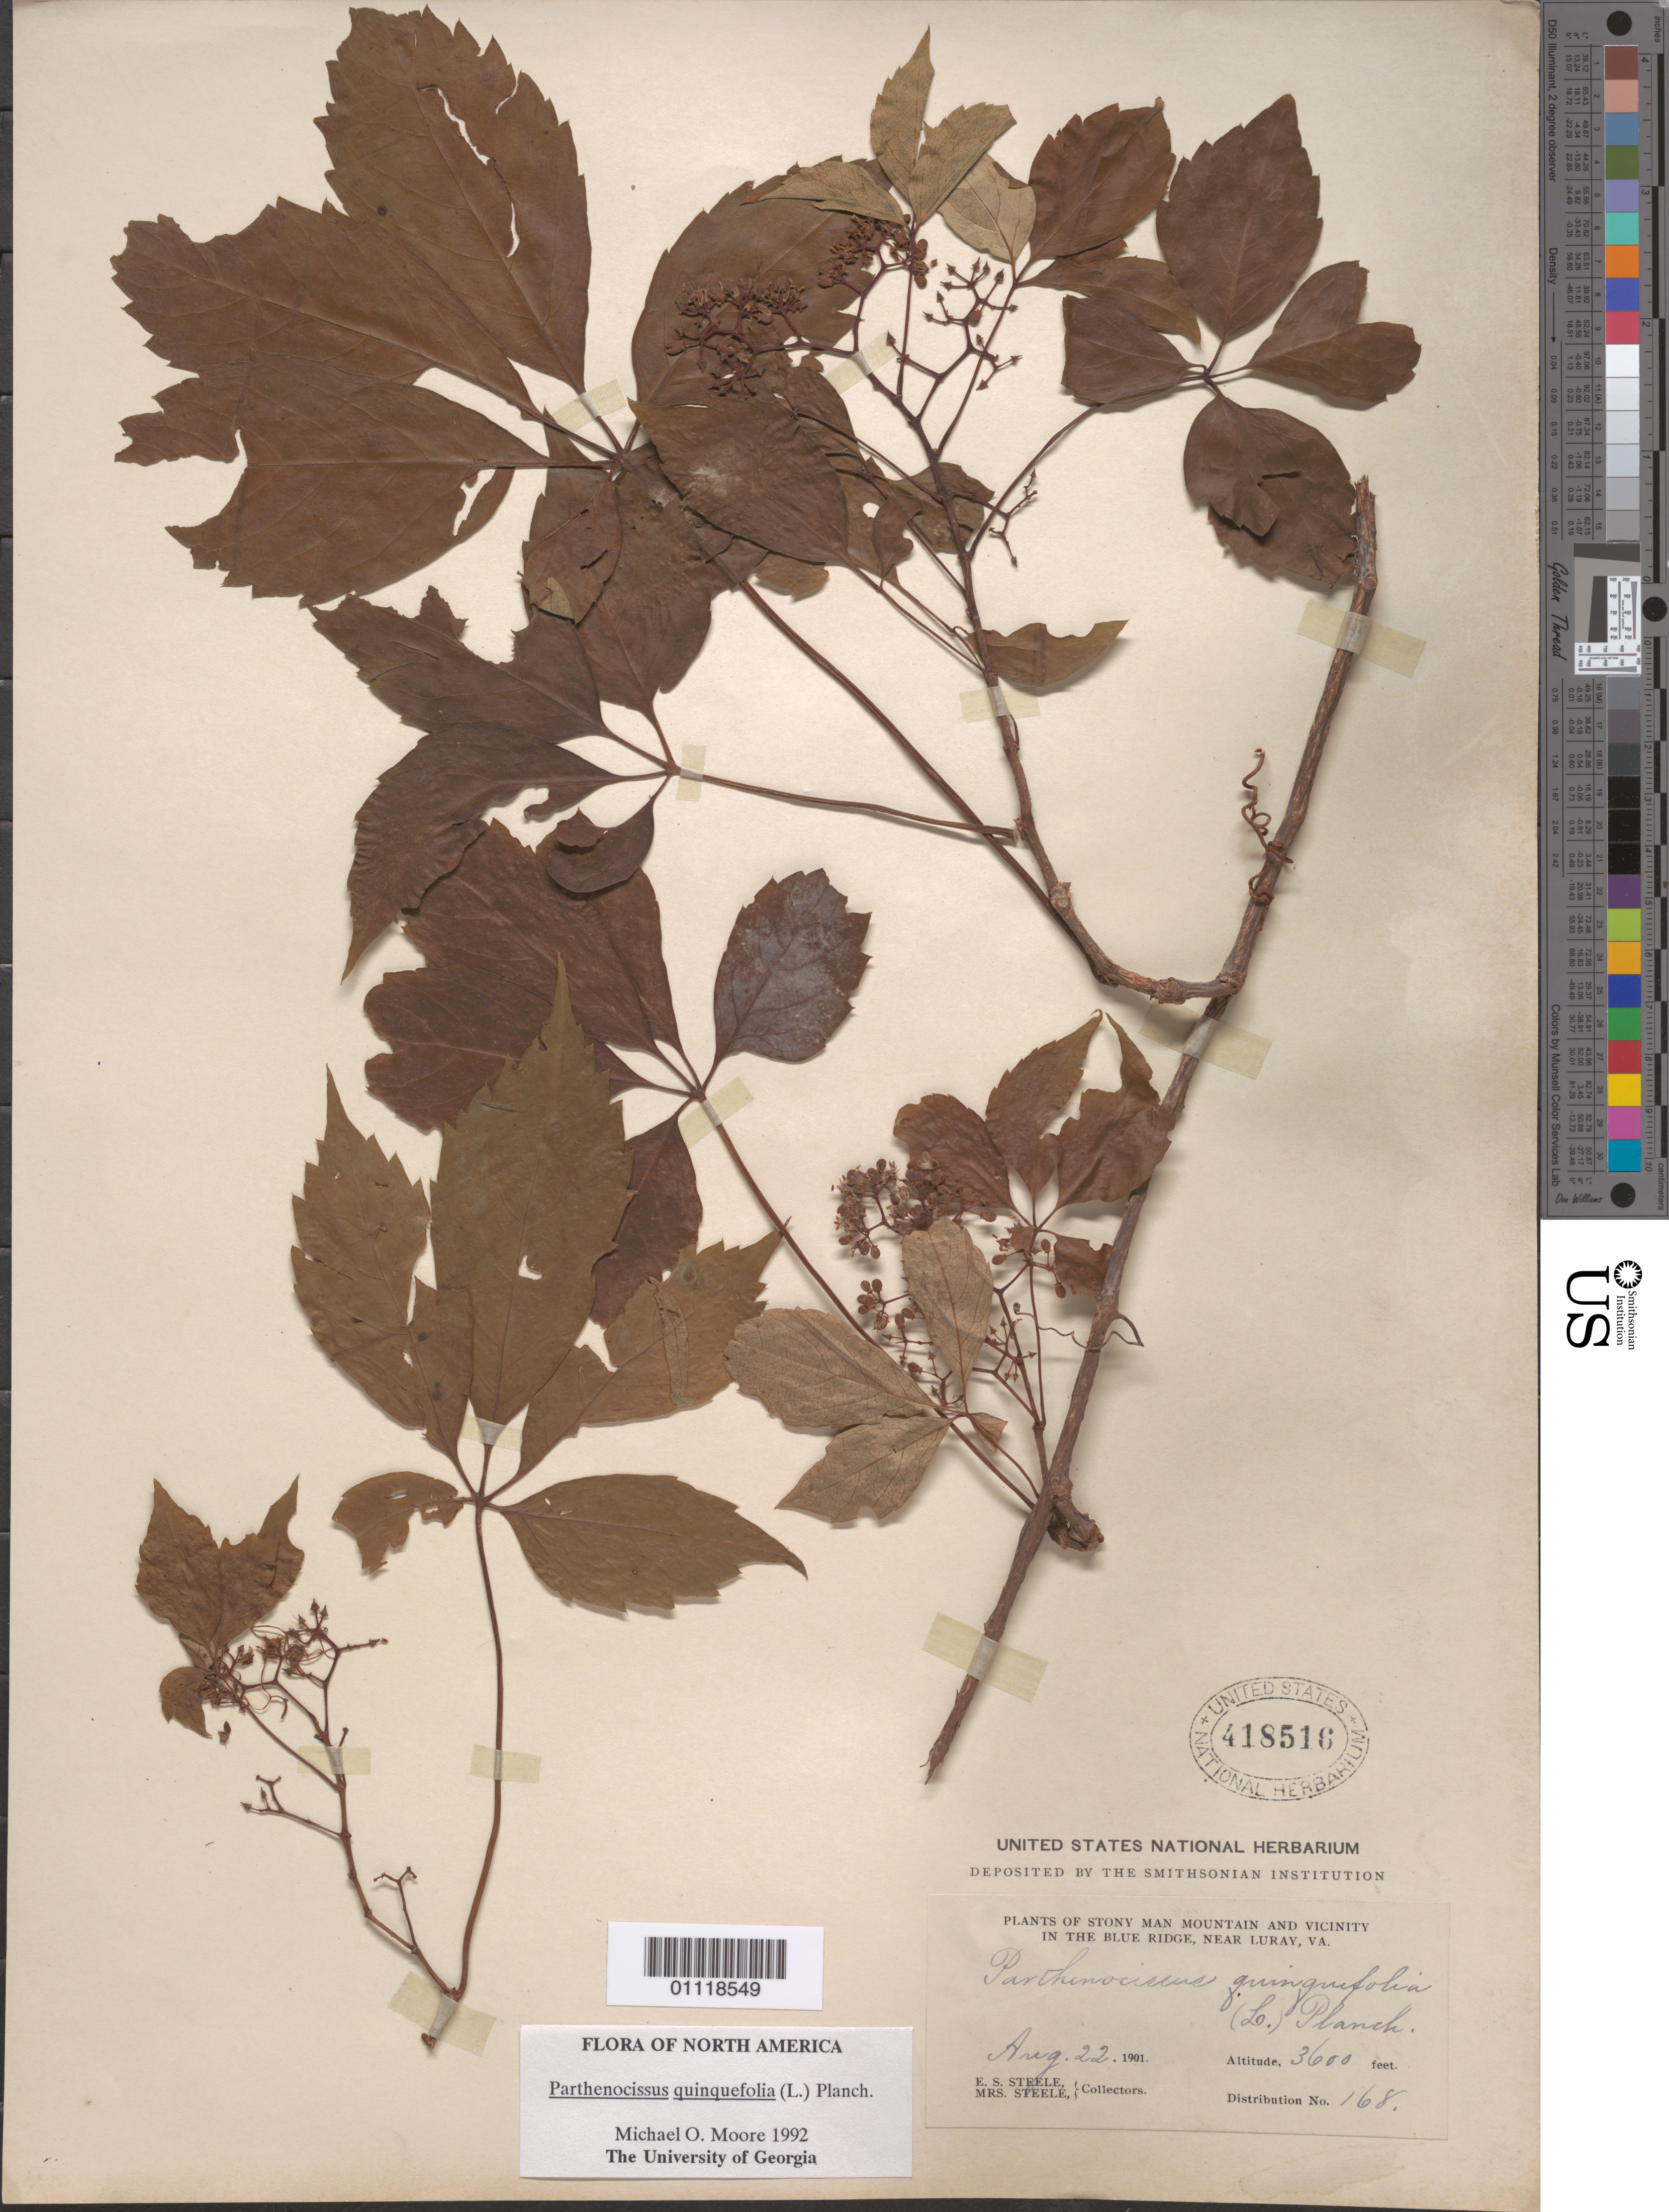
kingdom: Plantae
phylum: Tracheophyta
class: Magnoliopsida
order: Vitales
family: Vitaceae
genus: Parthenocissus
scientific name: Parthenocissus quinquefolia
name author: (L.) Planch.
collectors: E. Steele & Mrs. E. S. Steele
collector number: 168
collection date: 1901-08-22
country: United States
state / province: Virginia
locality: Stony Man Mt and vicinity in the Blue Ridge, near Luray.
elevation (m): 1097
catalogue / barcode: US 418516